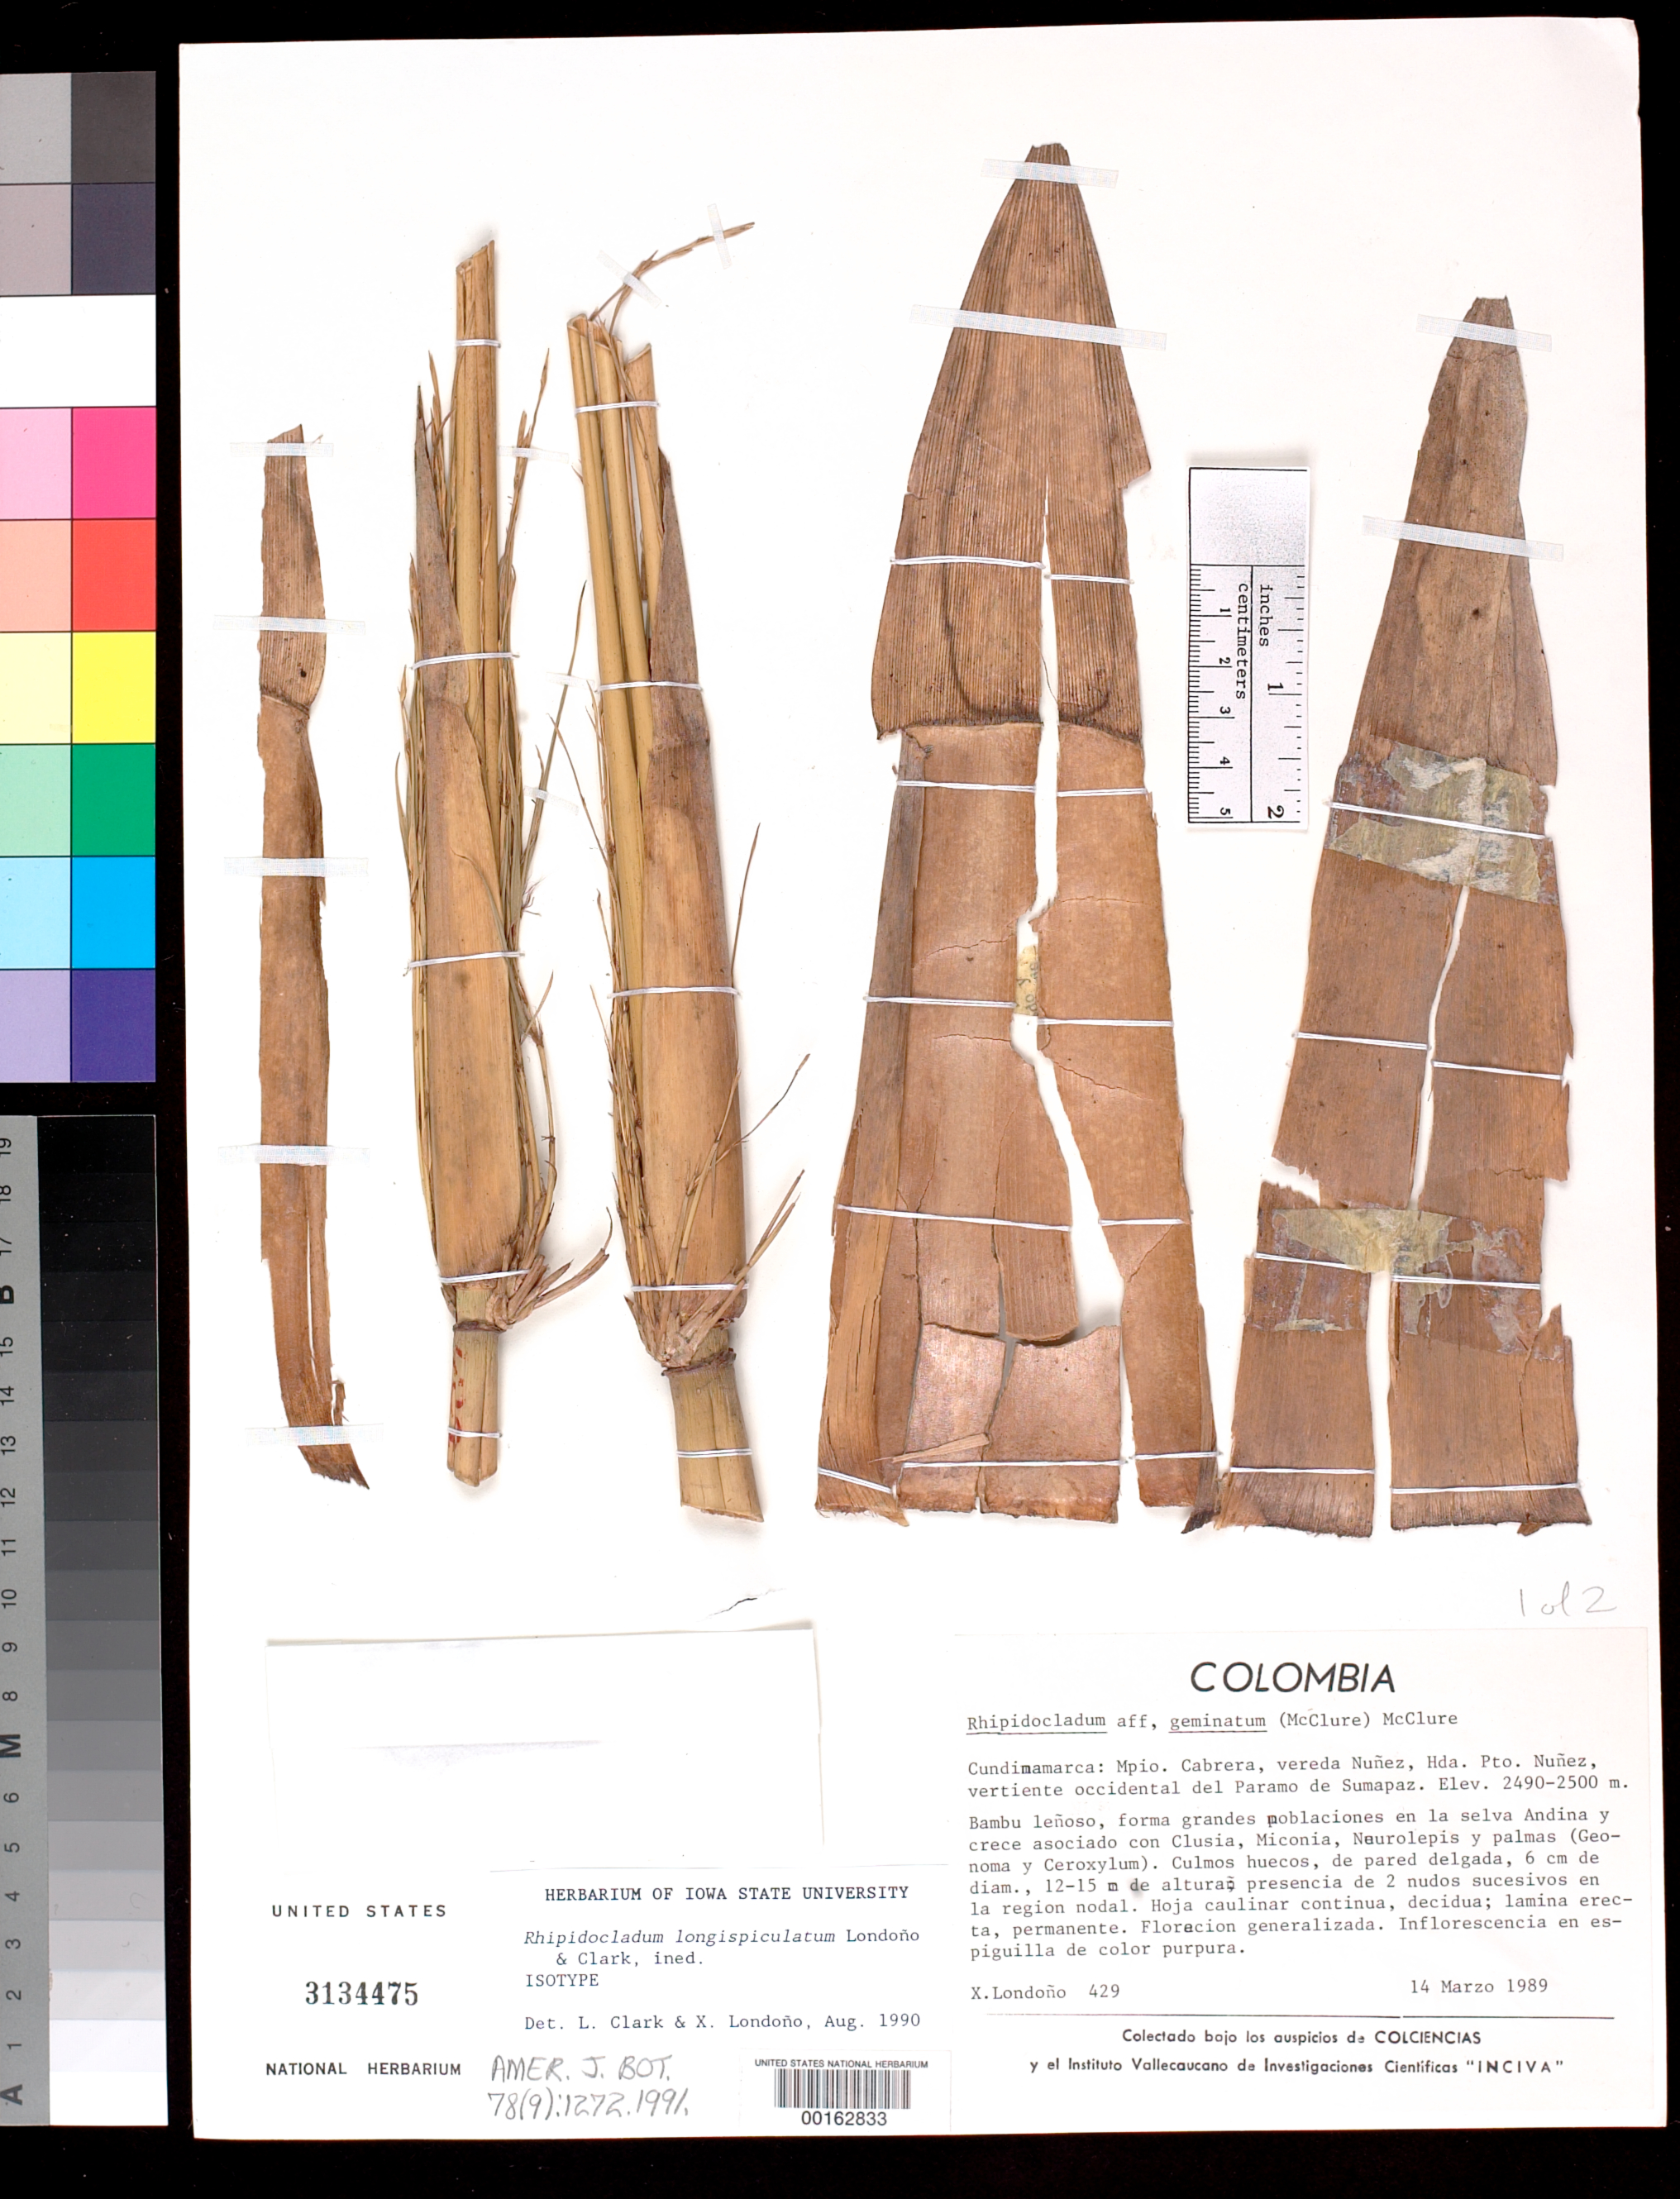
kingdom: Plantae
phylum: Tracheophyta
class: Liliopsida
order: Poales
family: Poaceae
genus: Rhipidocladum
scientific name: Rhipidocladum longispiculatum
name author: Londoño & L.G. Clark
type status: Isotype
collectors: X. Londoño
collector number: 429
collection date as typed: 14 Mar 1989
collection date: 1989-03-14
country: Colombia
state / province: Cundinamarca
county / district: Cabrera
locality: Vereda Nunez, Hda. Pto. Nunez, Vertiente Occidental del Paramo de Sumapaz.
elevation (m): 2490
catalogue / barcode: US 3134475